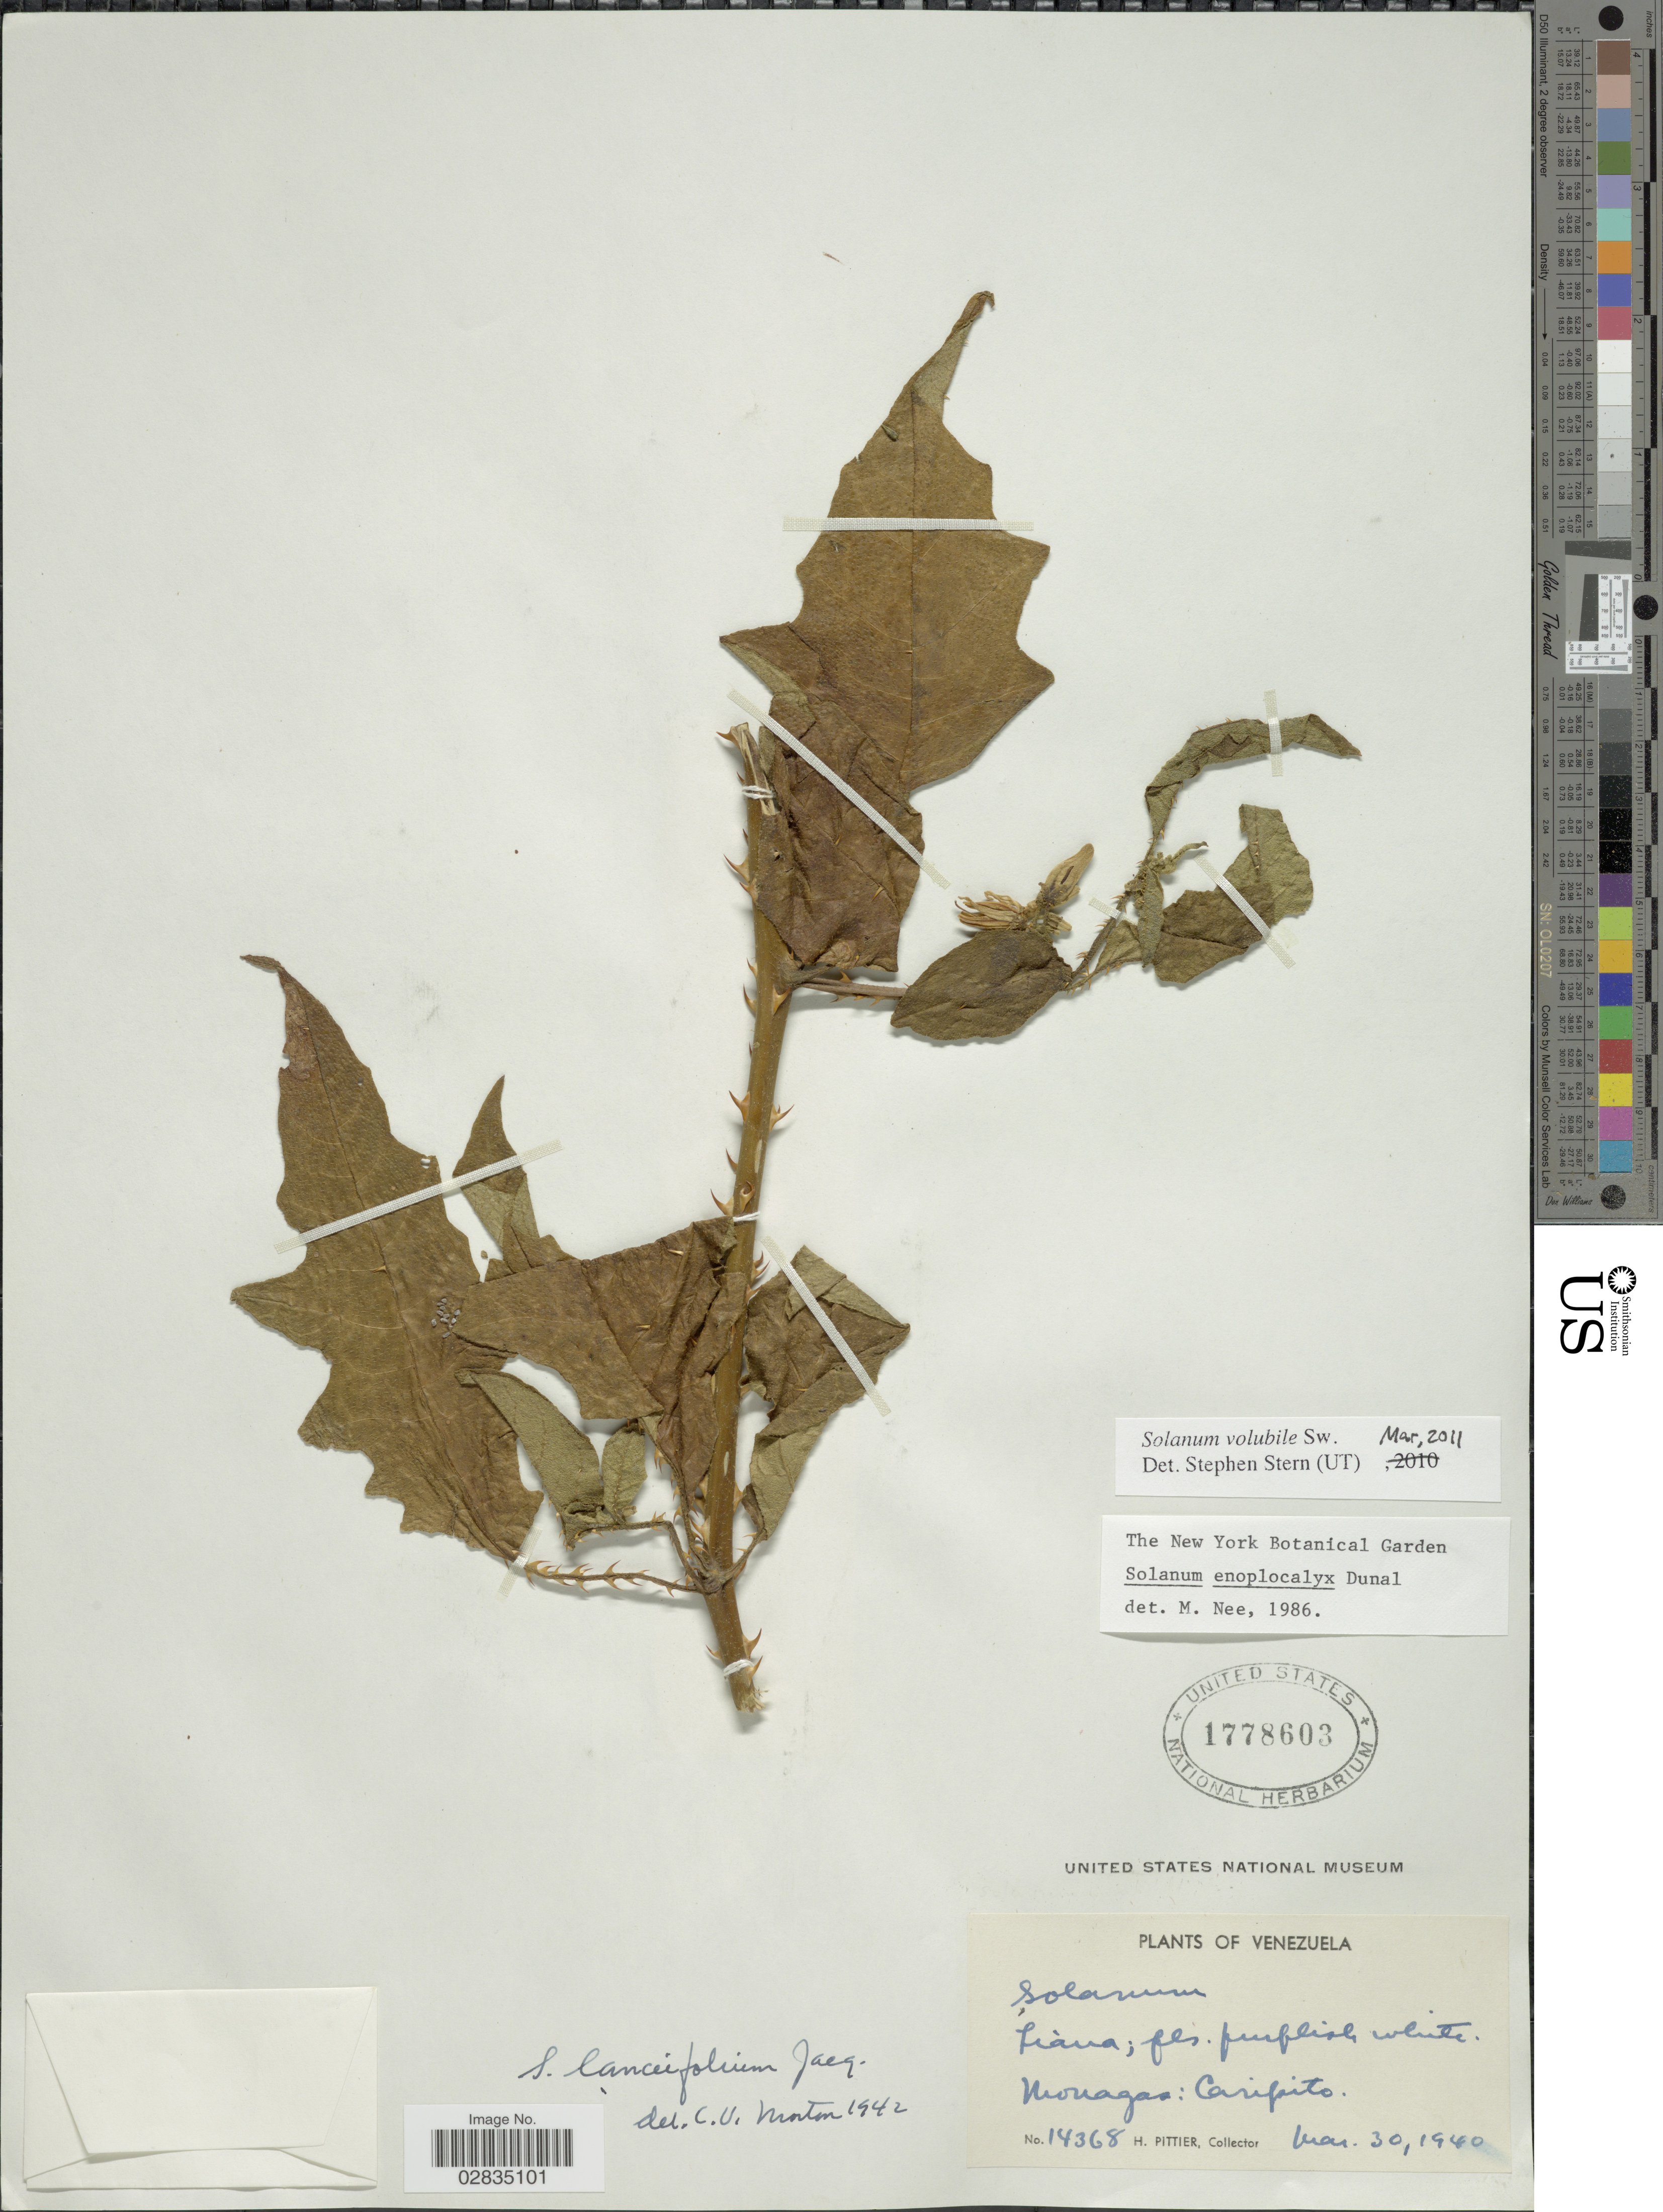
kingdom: Plantae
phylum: Tracheophyta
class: Magnoliopsida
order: Solanales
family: Solanaceae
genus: Solanum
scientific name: Solanum volubile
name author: Sw.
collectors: H. F. Pittier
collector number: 14368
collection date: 1940-03-30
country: Venezuela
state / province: Monagas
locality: Caripito.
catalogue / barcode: US 1778603